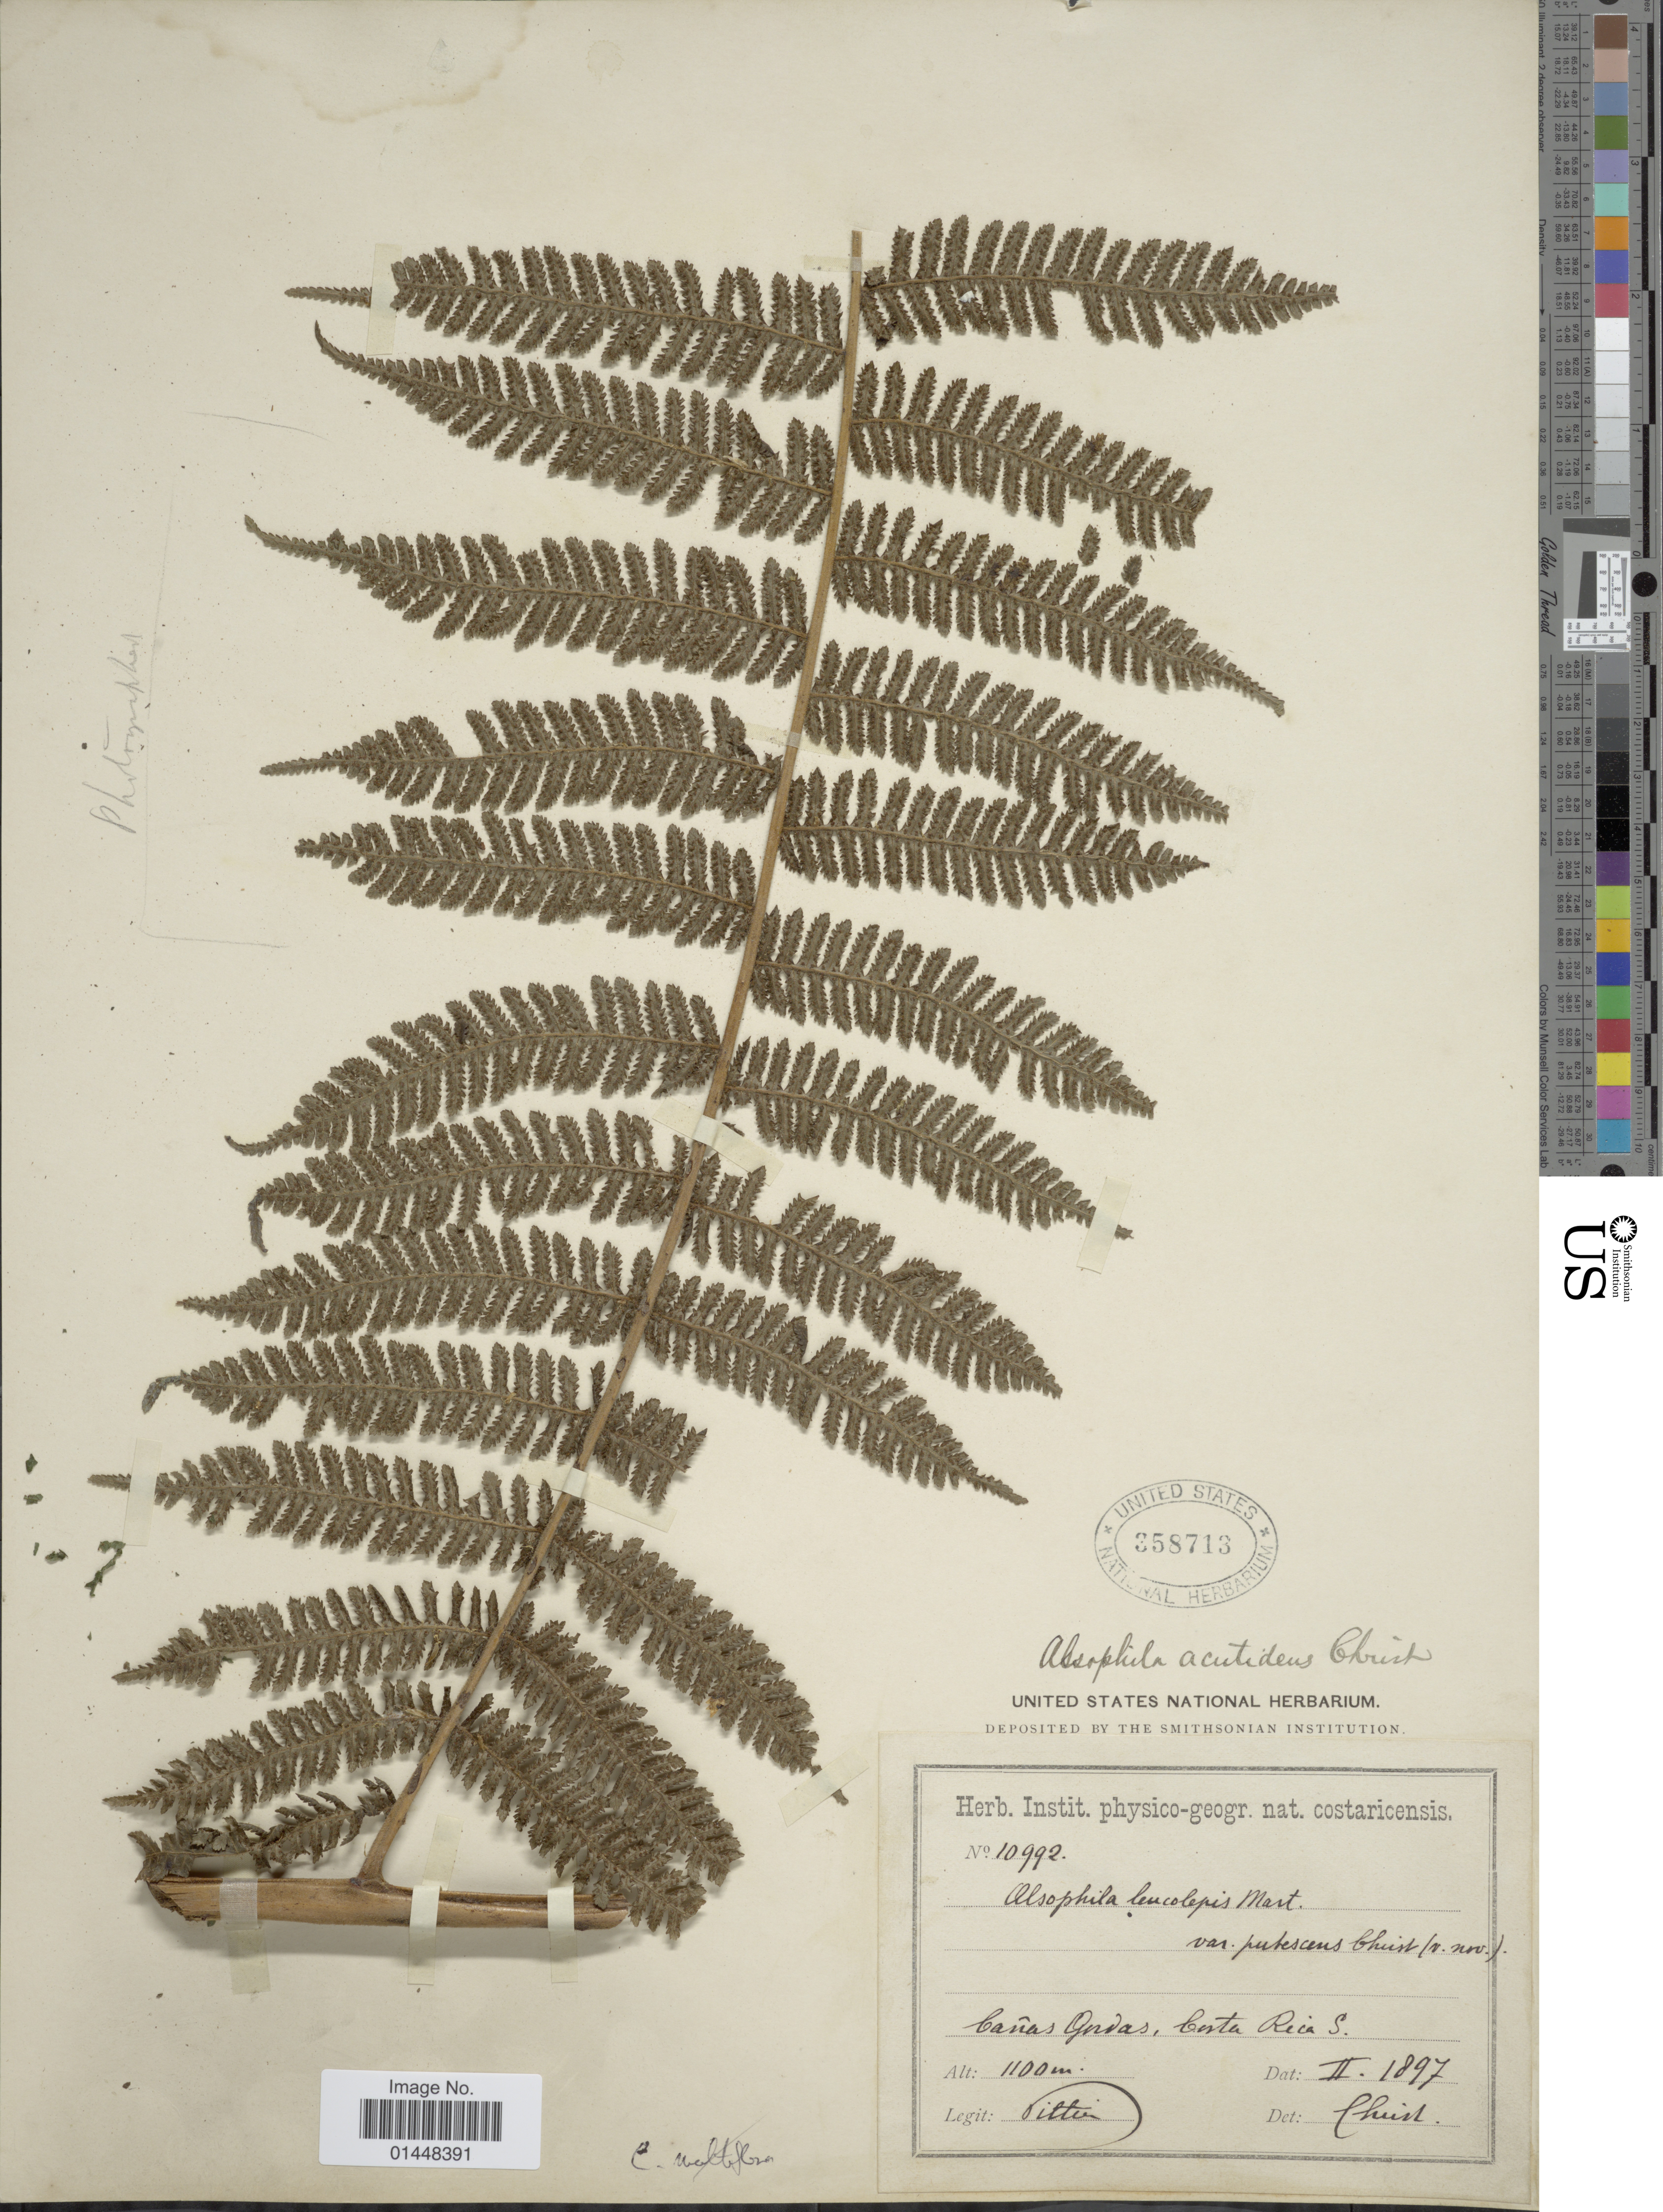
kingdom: Plantae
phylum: Tracheophyta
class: Polypodiopsida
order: Cyatheales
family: Cyatheaceae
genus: Cyathea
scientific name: Cyathea acutidens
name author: (Christ) Domin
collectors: H. F. Pittier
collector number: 10992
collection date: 1897-02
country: Costa Rica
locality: Canas Gordas, Costa Rica S.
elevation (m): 1100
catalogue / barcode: US 358713